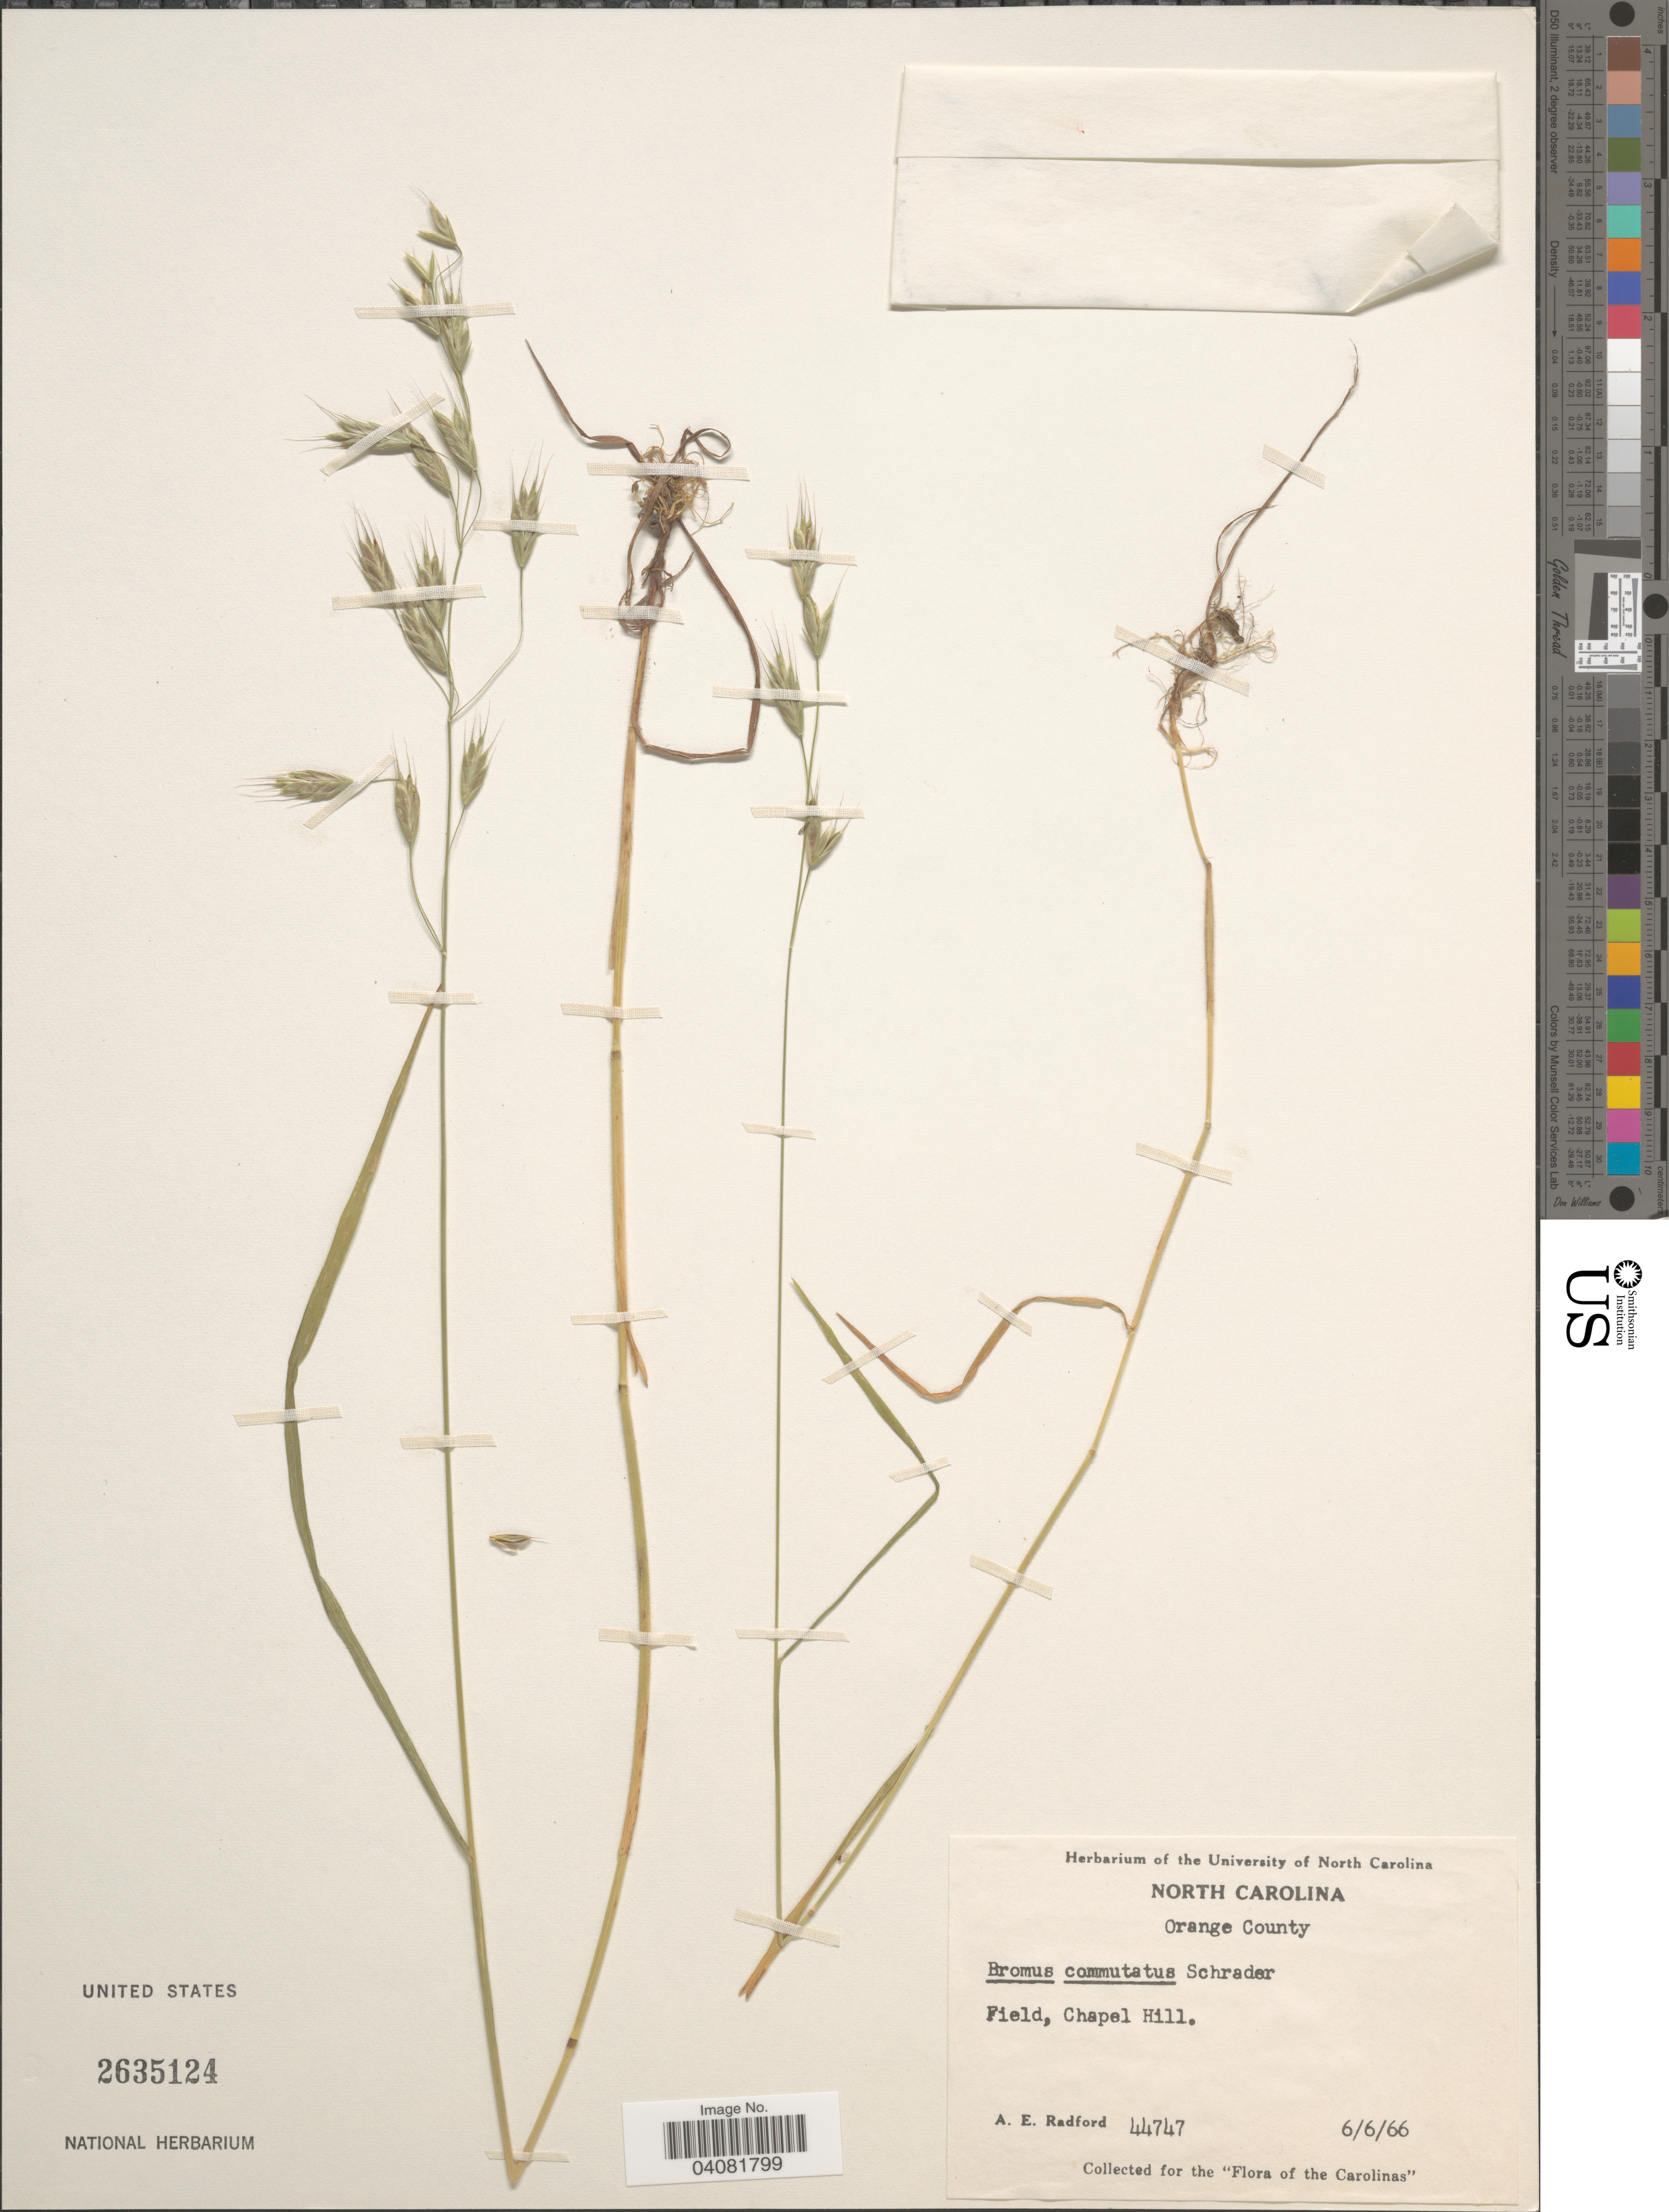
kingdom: Plantae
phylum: Tracheophyta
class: Liliopsida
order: Poales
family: Poaceae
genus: Bromus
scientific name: Bromus commutatus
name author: Schrad.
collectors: A. E. Radford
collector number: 44747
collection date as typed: Transcribed d/m/y: 6/6/66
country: United States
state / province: North Carolina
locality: Orange County. Field, Chapel Hill. The Carolinas.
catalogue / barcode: US 2635124